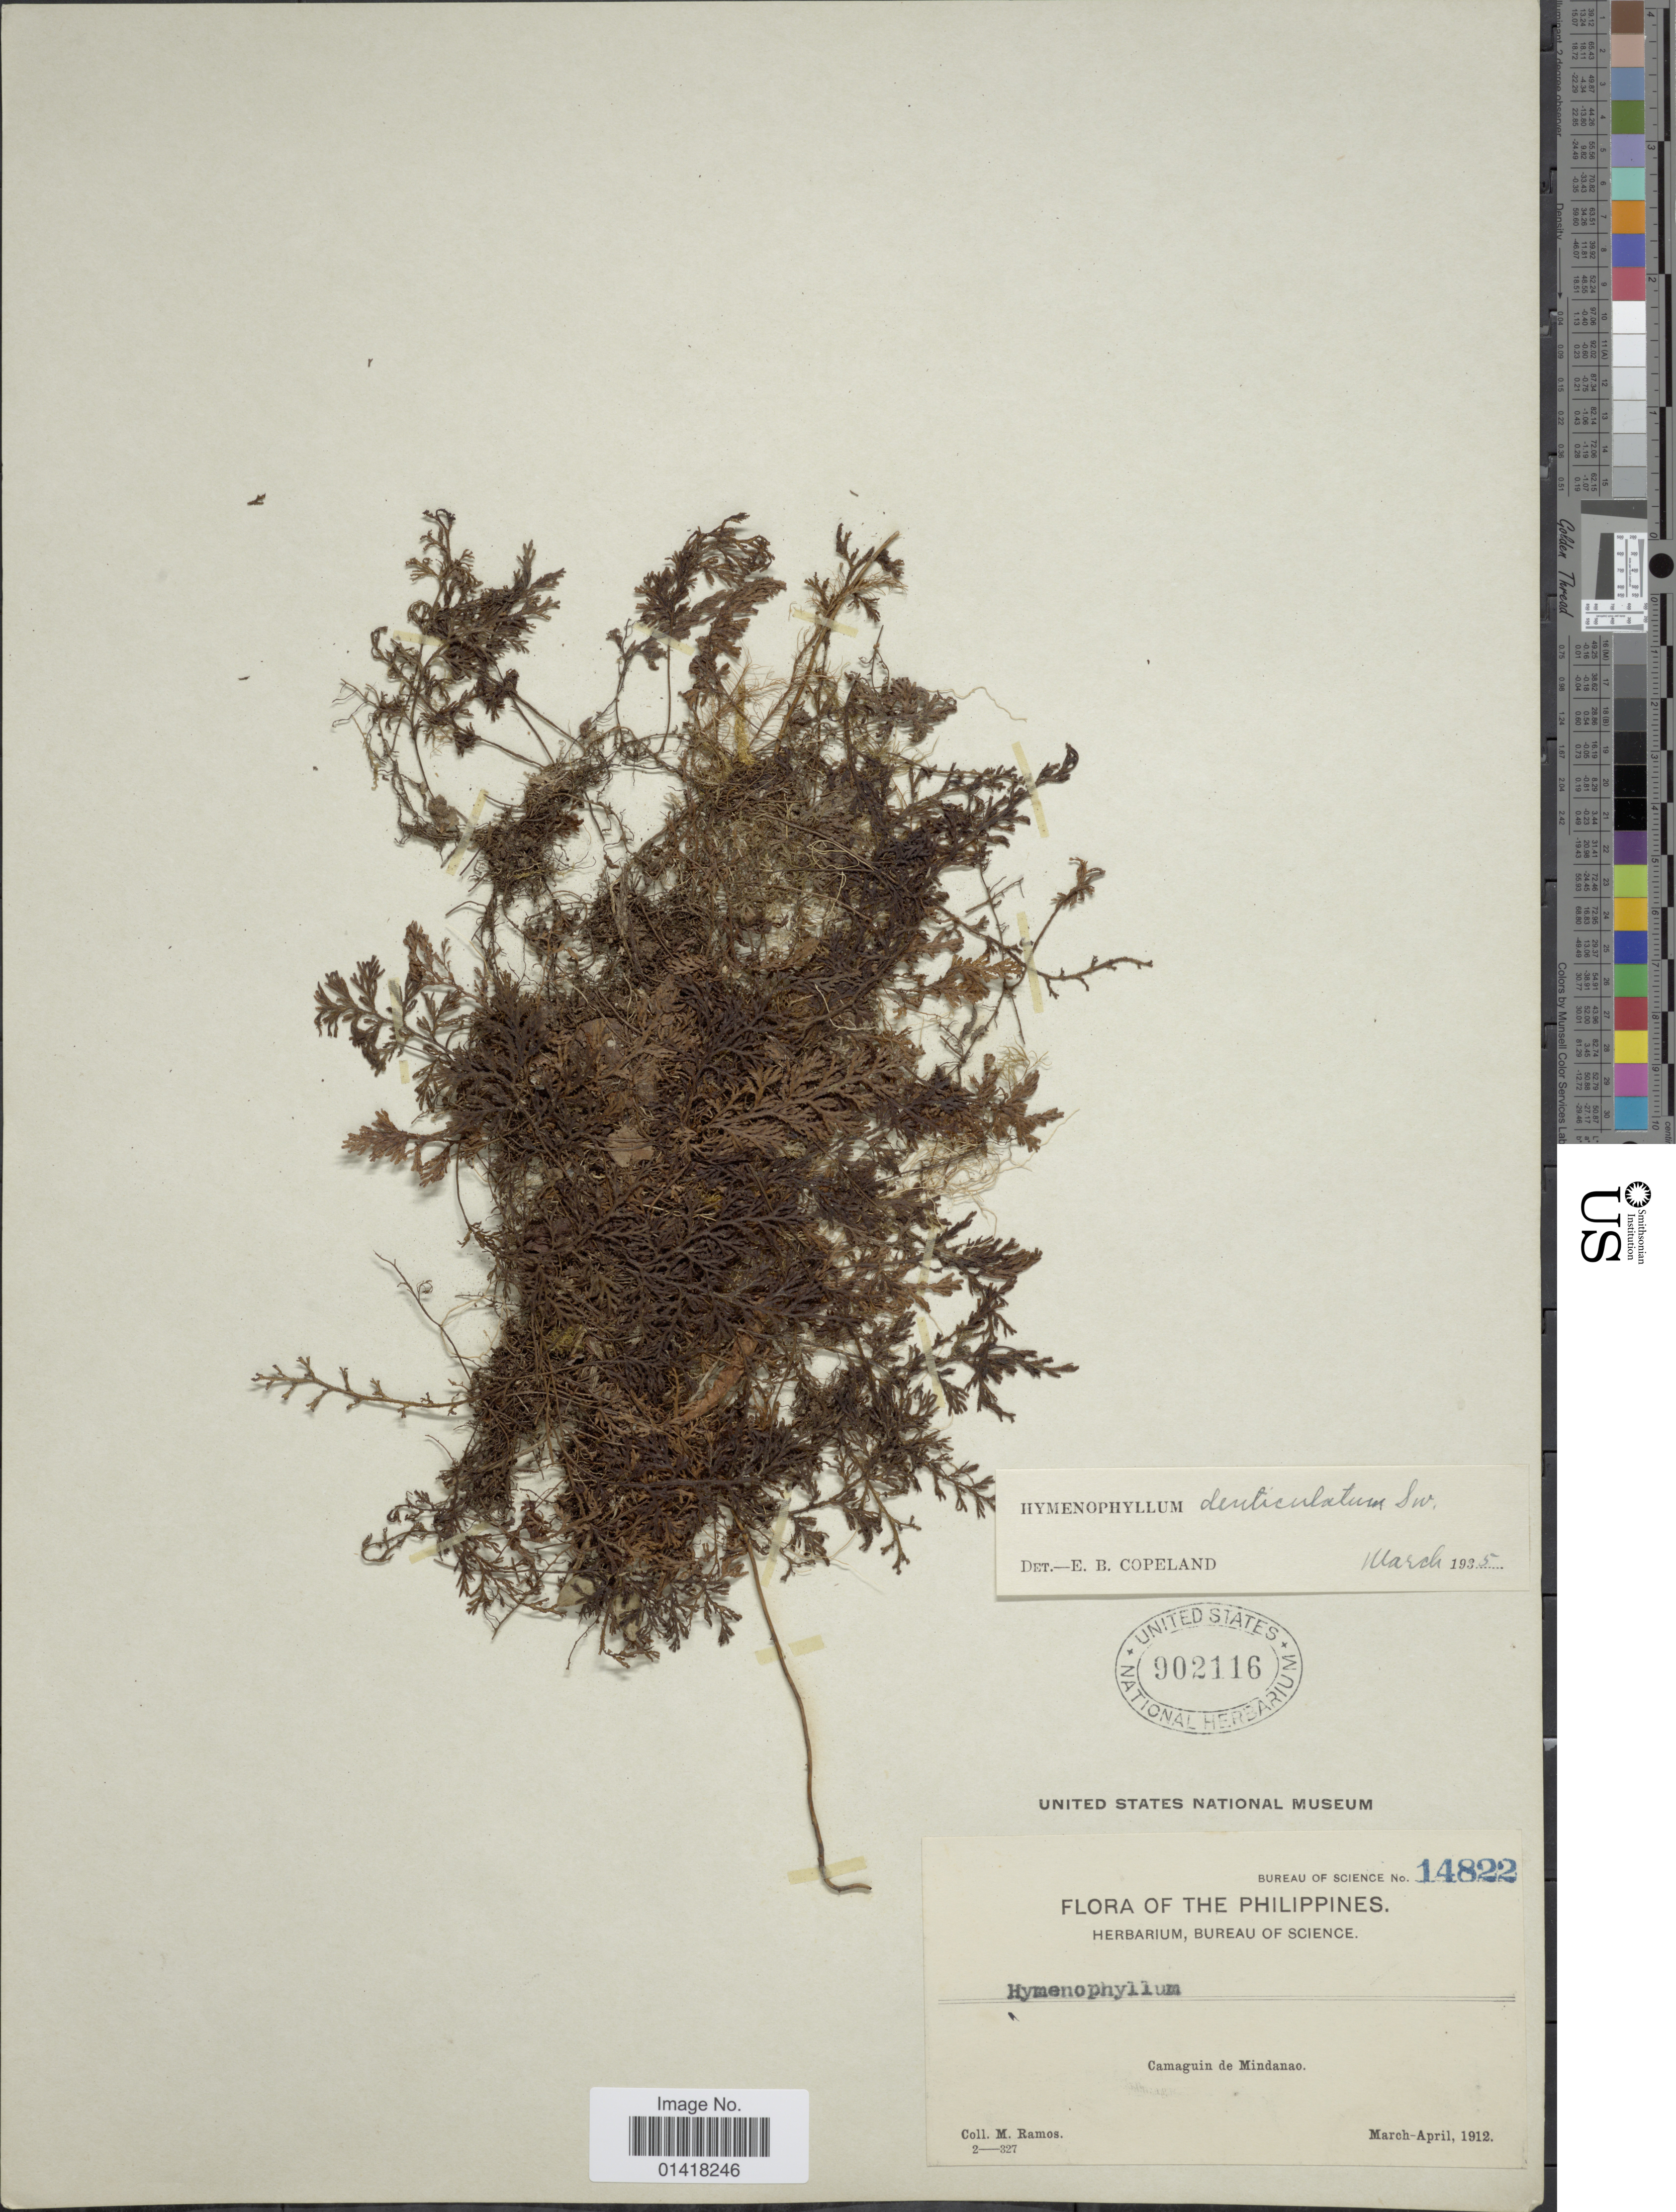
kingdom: Plantae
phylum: Tracheophyta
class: Polypodiopsida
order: Hymenophyllales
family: Hymenophyllaceae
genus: Hymenophyllum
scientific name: Hymenophyllum denticulatum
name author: Sw.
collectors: M. Ramos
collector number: Bureau of Science 14822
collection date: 1912-03/1912-04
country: Philippines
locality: The Philippines. Camaguin de Mindanao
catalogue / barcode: US 902116